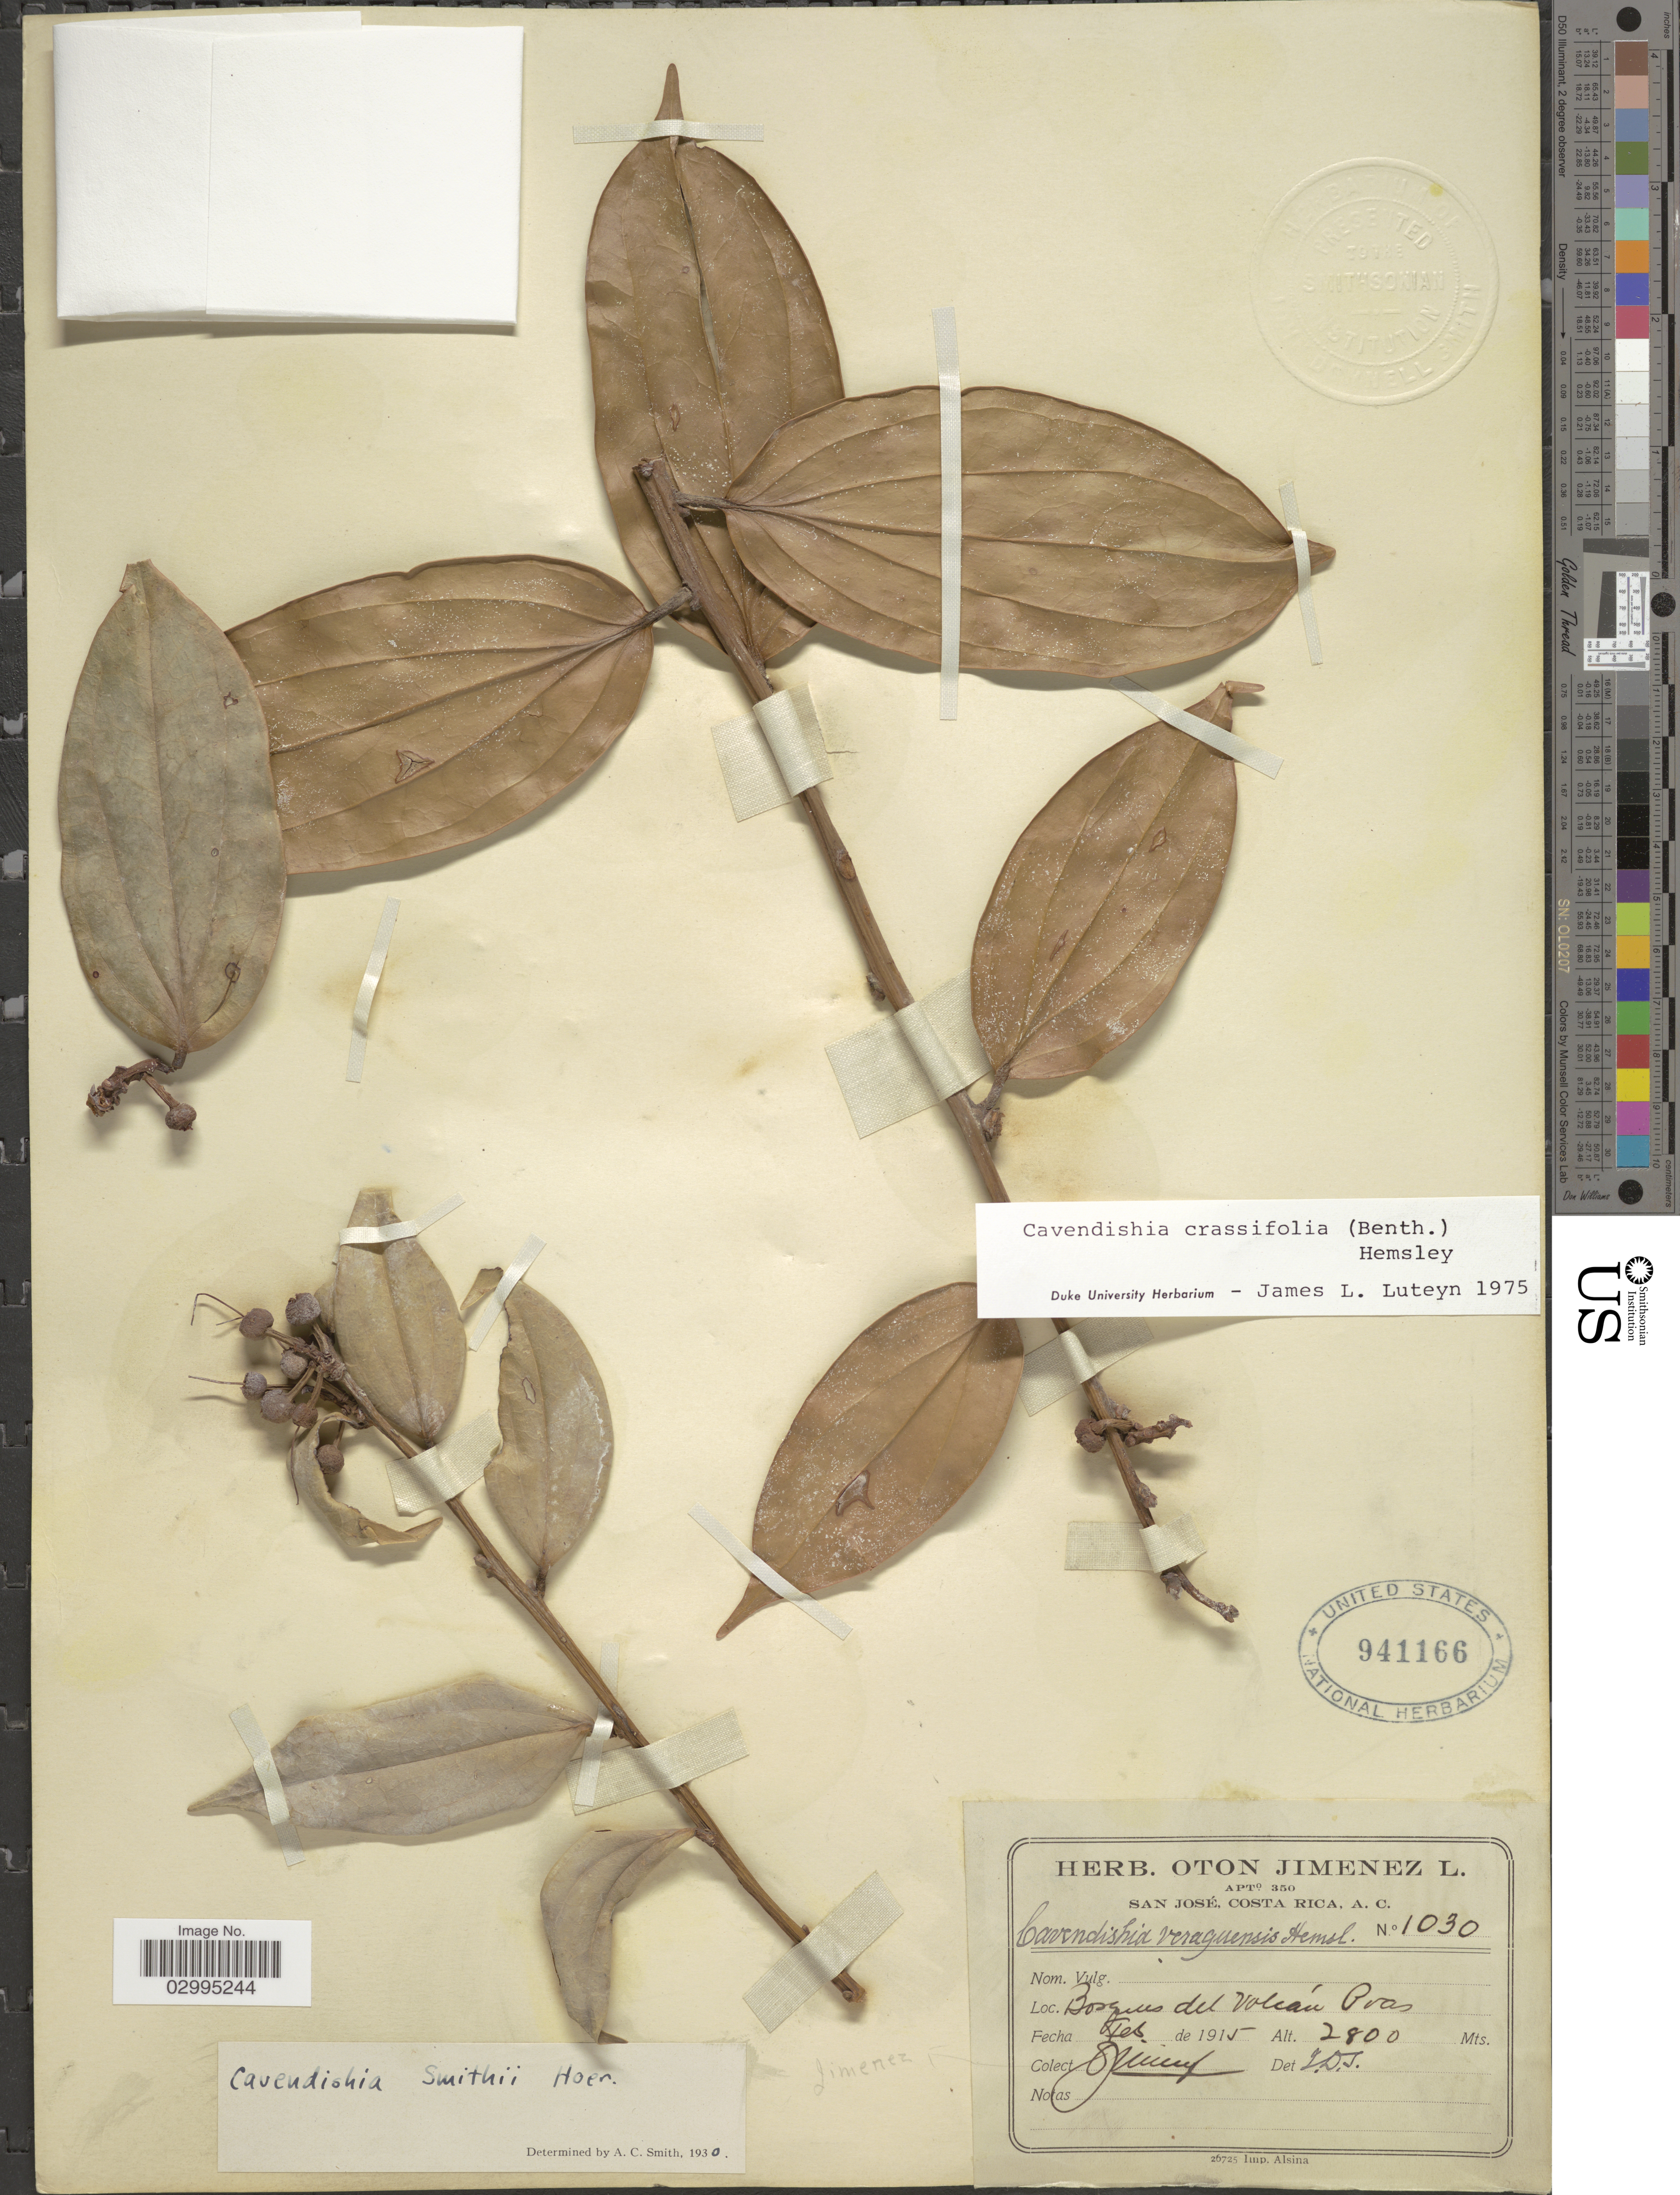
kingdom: Plantae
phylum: Tracheophyta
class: Magnoliopsida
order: Ericales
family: Ericaceae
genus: Cavendishia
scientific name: Cavendishia crassifolia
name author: (Benth.) Hemsl.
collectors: O. Jiménez L.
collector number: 1030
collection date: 1915-02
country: Costa Rica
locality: Bosques del Volcán Poas.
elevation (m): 2800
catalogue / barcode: US 941166